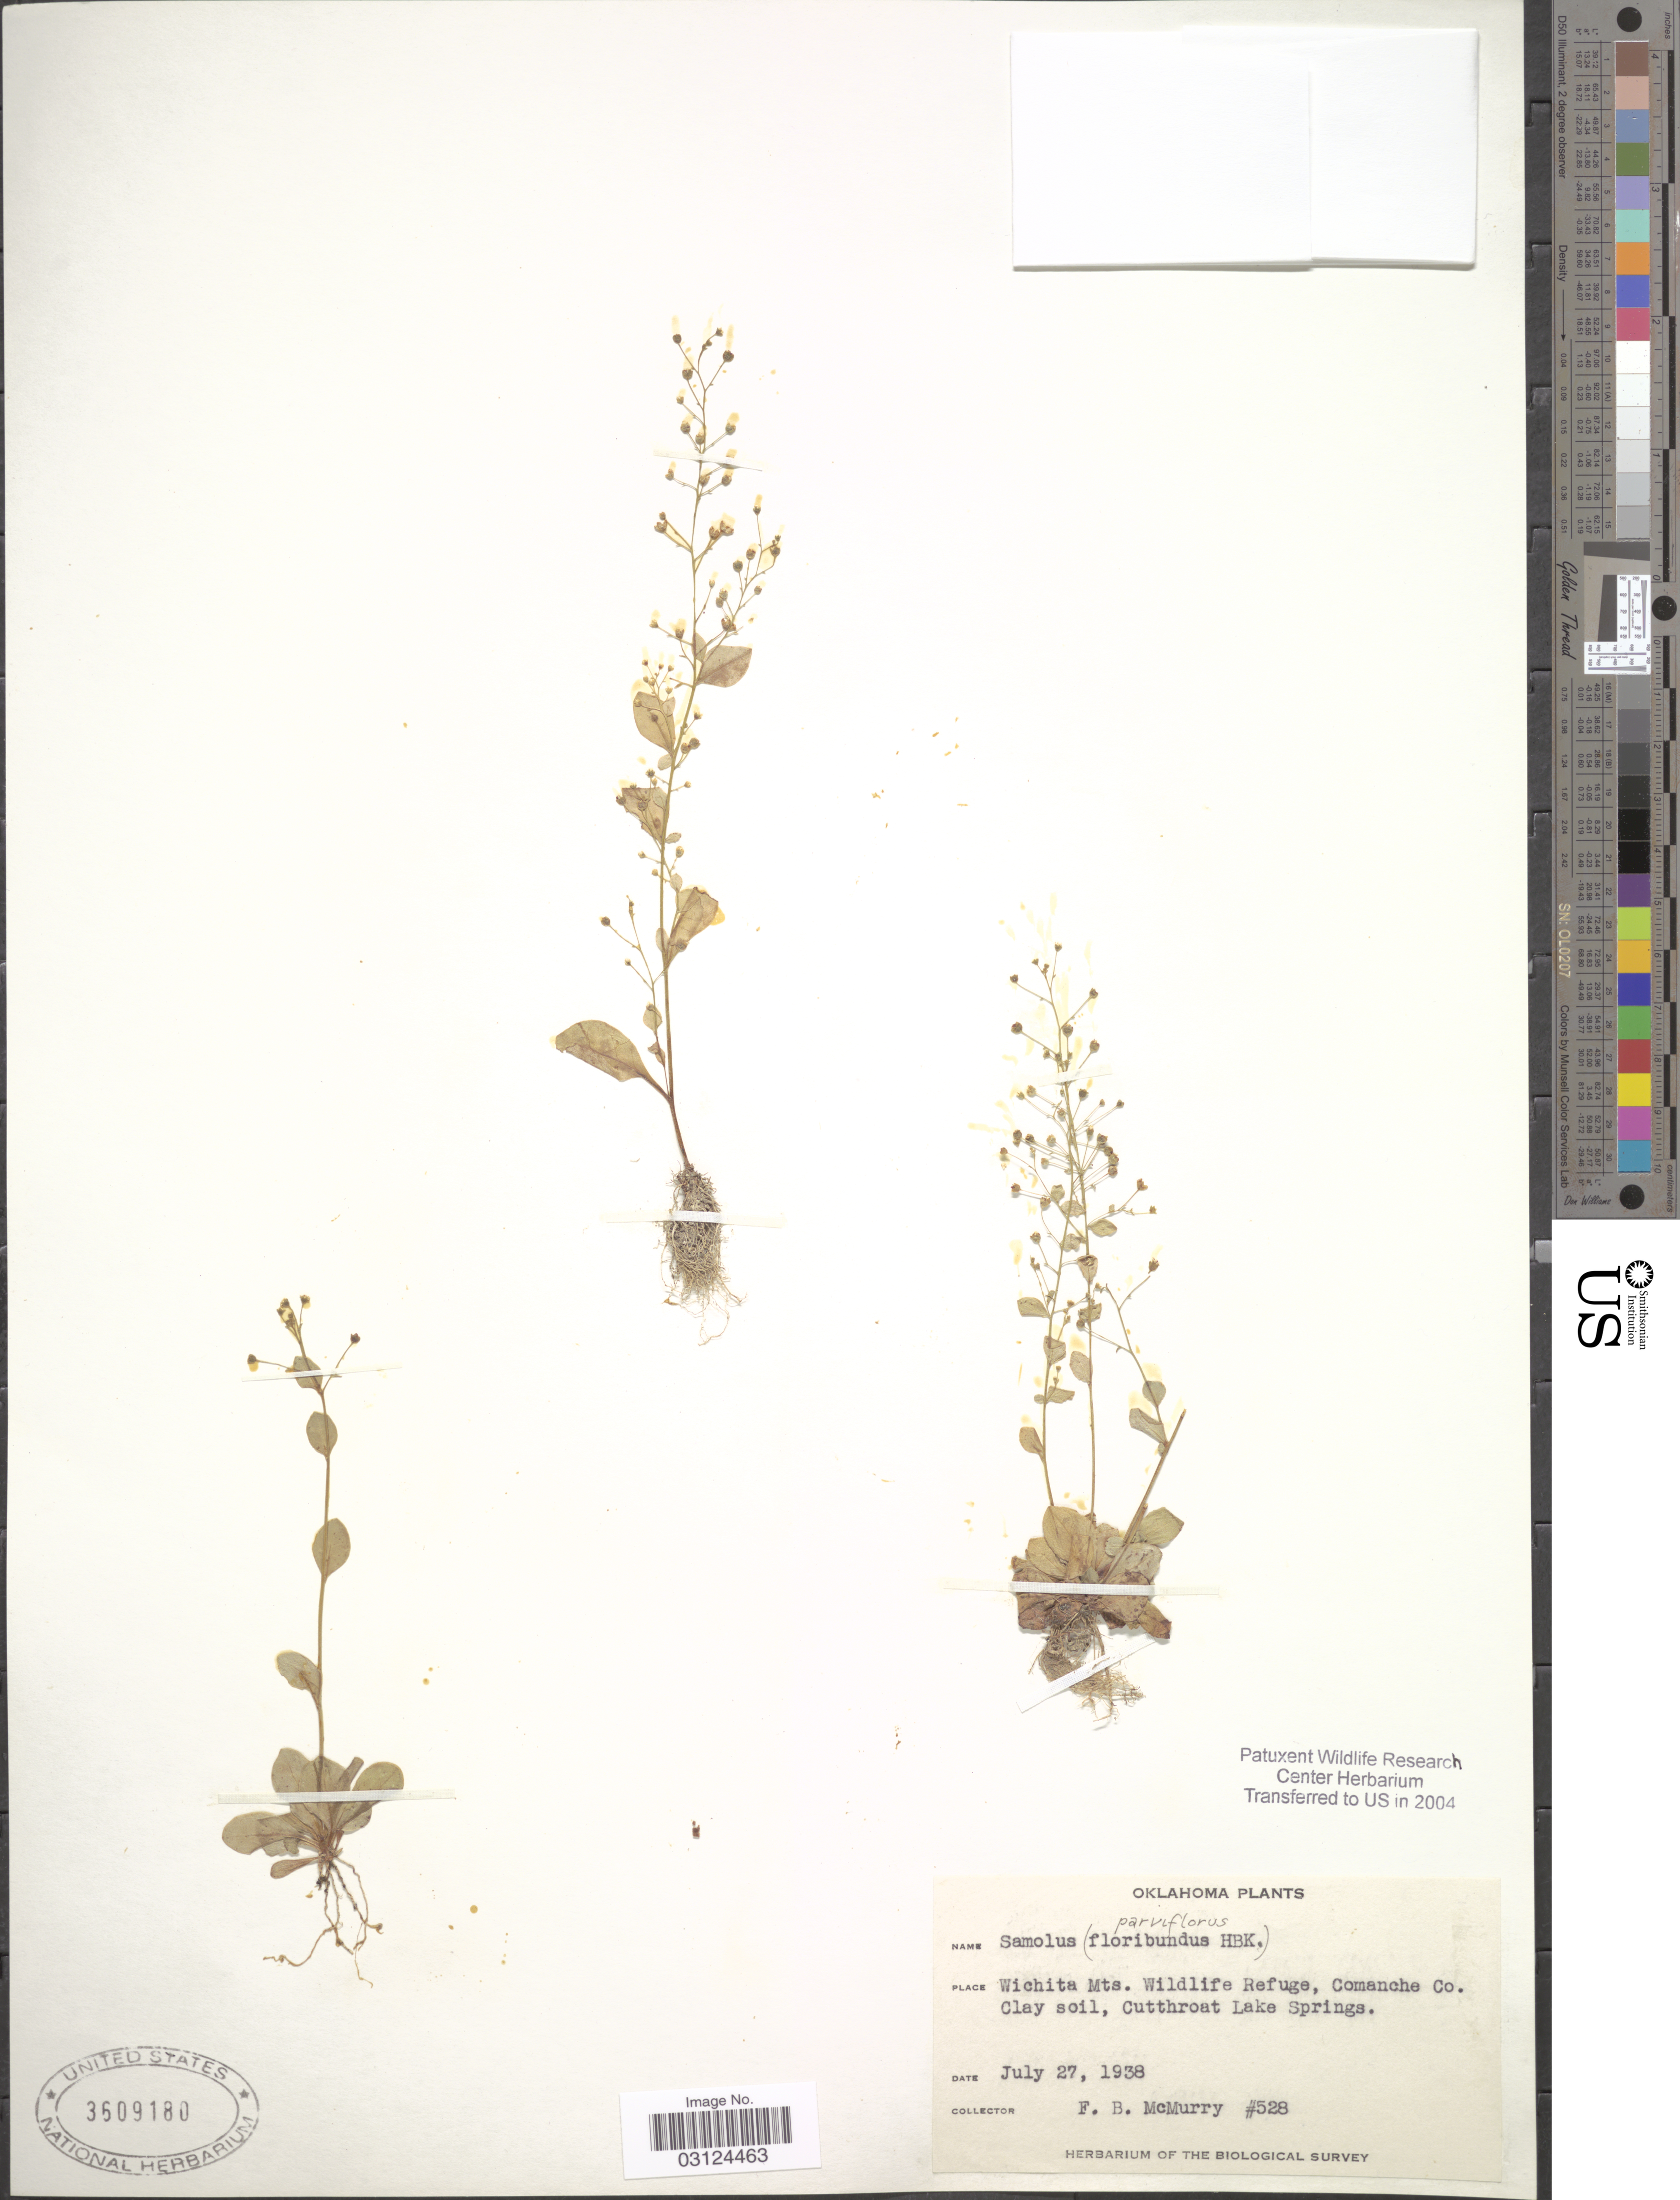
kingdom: Plantae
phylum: Tracheophyta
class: Magnoliopsida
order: Ericales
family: Primulaceae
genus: Samolus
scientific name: Samolus parviflorus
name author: Raf.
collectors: F. B. McMurry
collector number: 528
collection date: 1938-07-27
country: United States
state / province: Oklahoma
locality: Wichita Mts., Wildlife Refuge, Comanche Co., Cutthroat Lake Springs.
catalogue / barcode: US 3609180